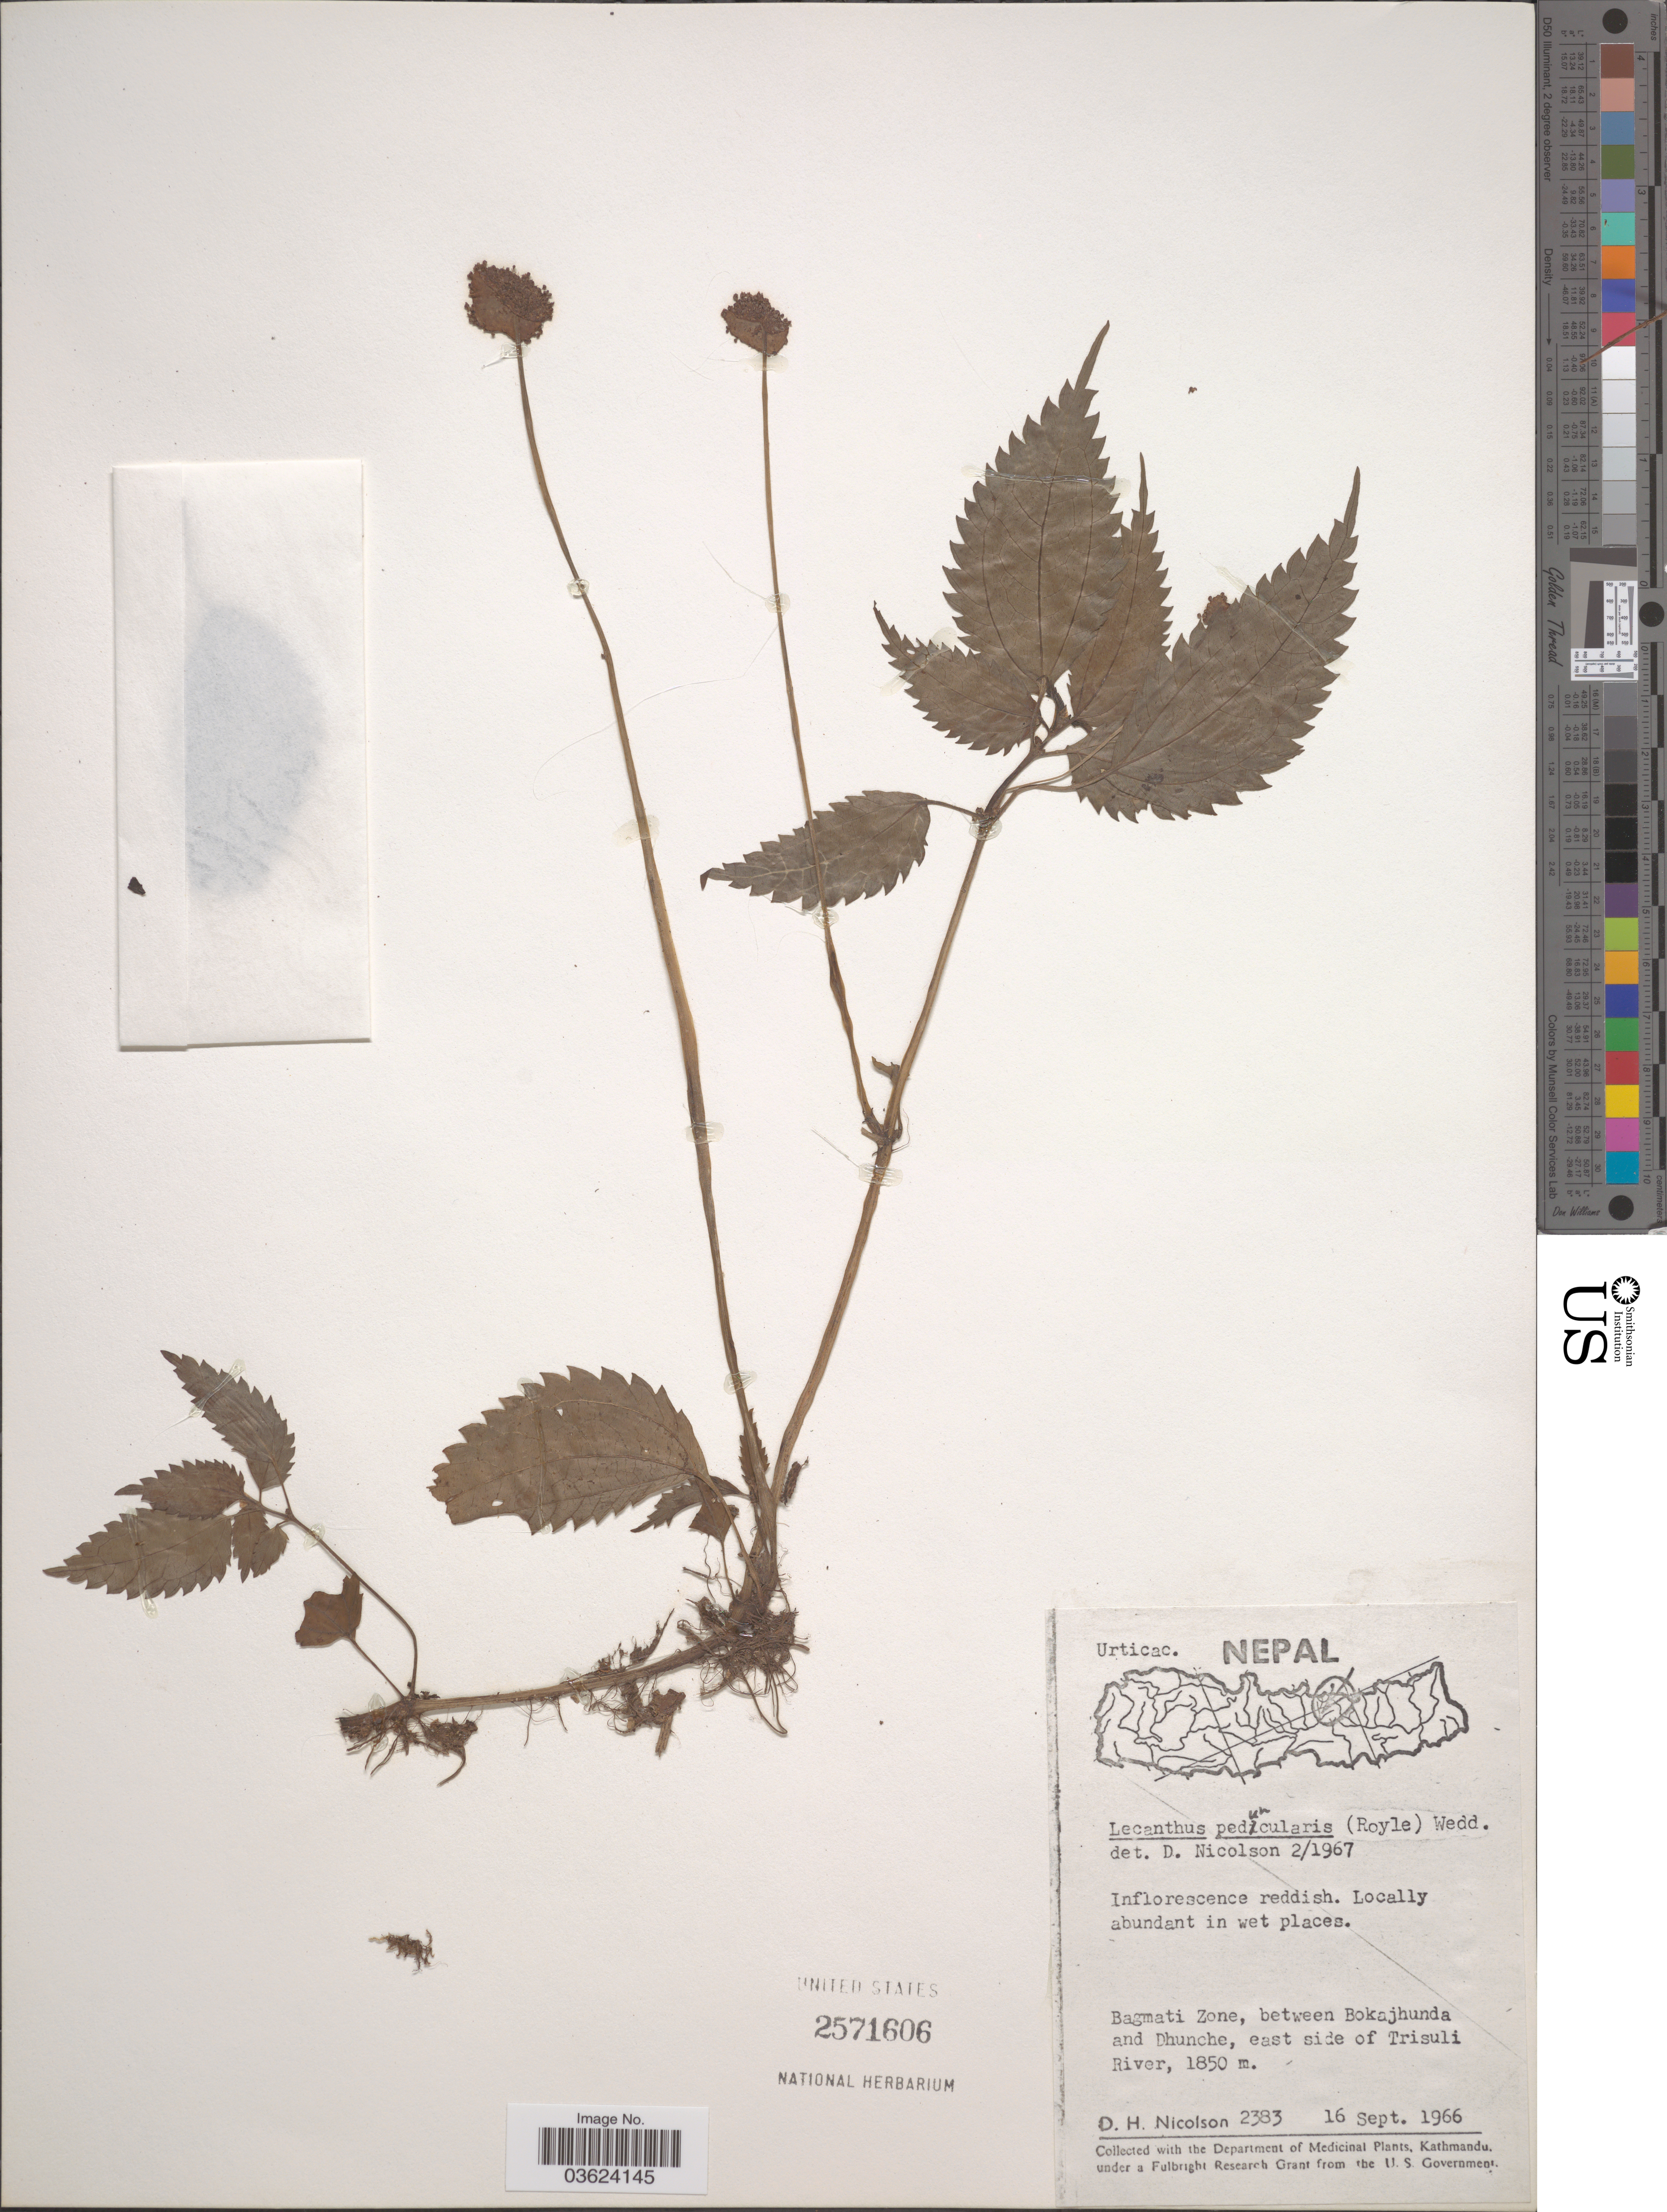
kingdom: Plantae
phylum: Tracheophyta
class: Magnoliopsida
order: Rosales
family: Urticaceae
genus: Lecanthus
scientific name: Lecanthus peduncularis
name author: (Wall. ex Royle) Wedd.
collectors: D. H. Nicolson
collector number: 2383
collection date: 1966-09-16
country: Nepal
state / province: Bagmati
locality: Bagmati Zone, between Bokajhunda and Dhunche, east side of Trisuli River.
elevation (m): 1850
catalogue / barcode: US 2571606